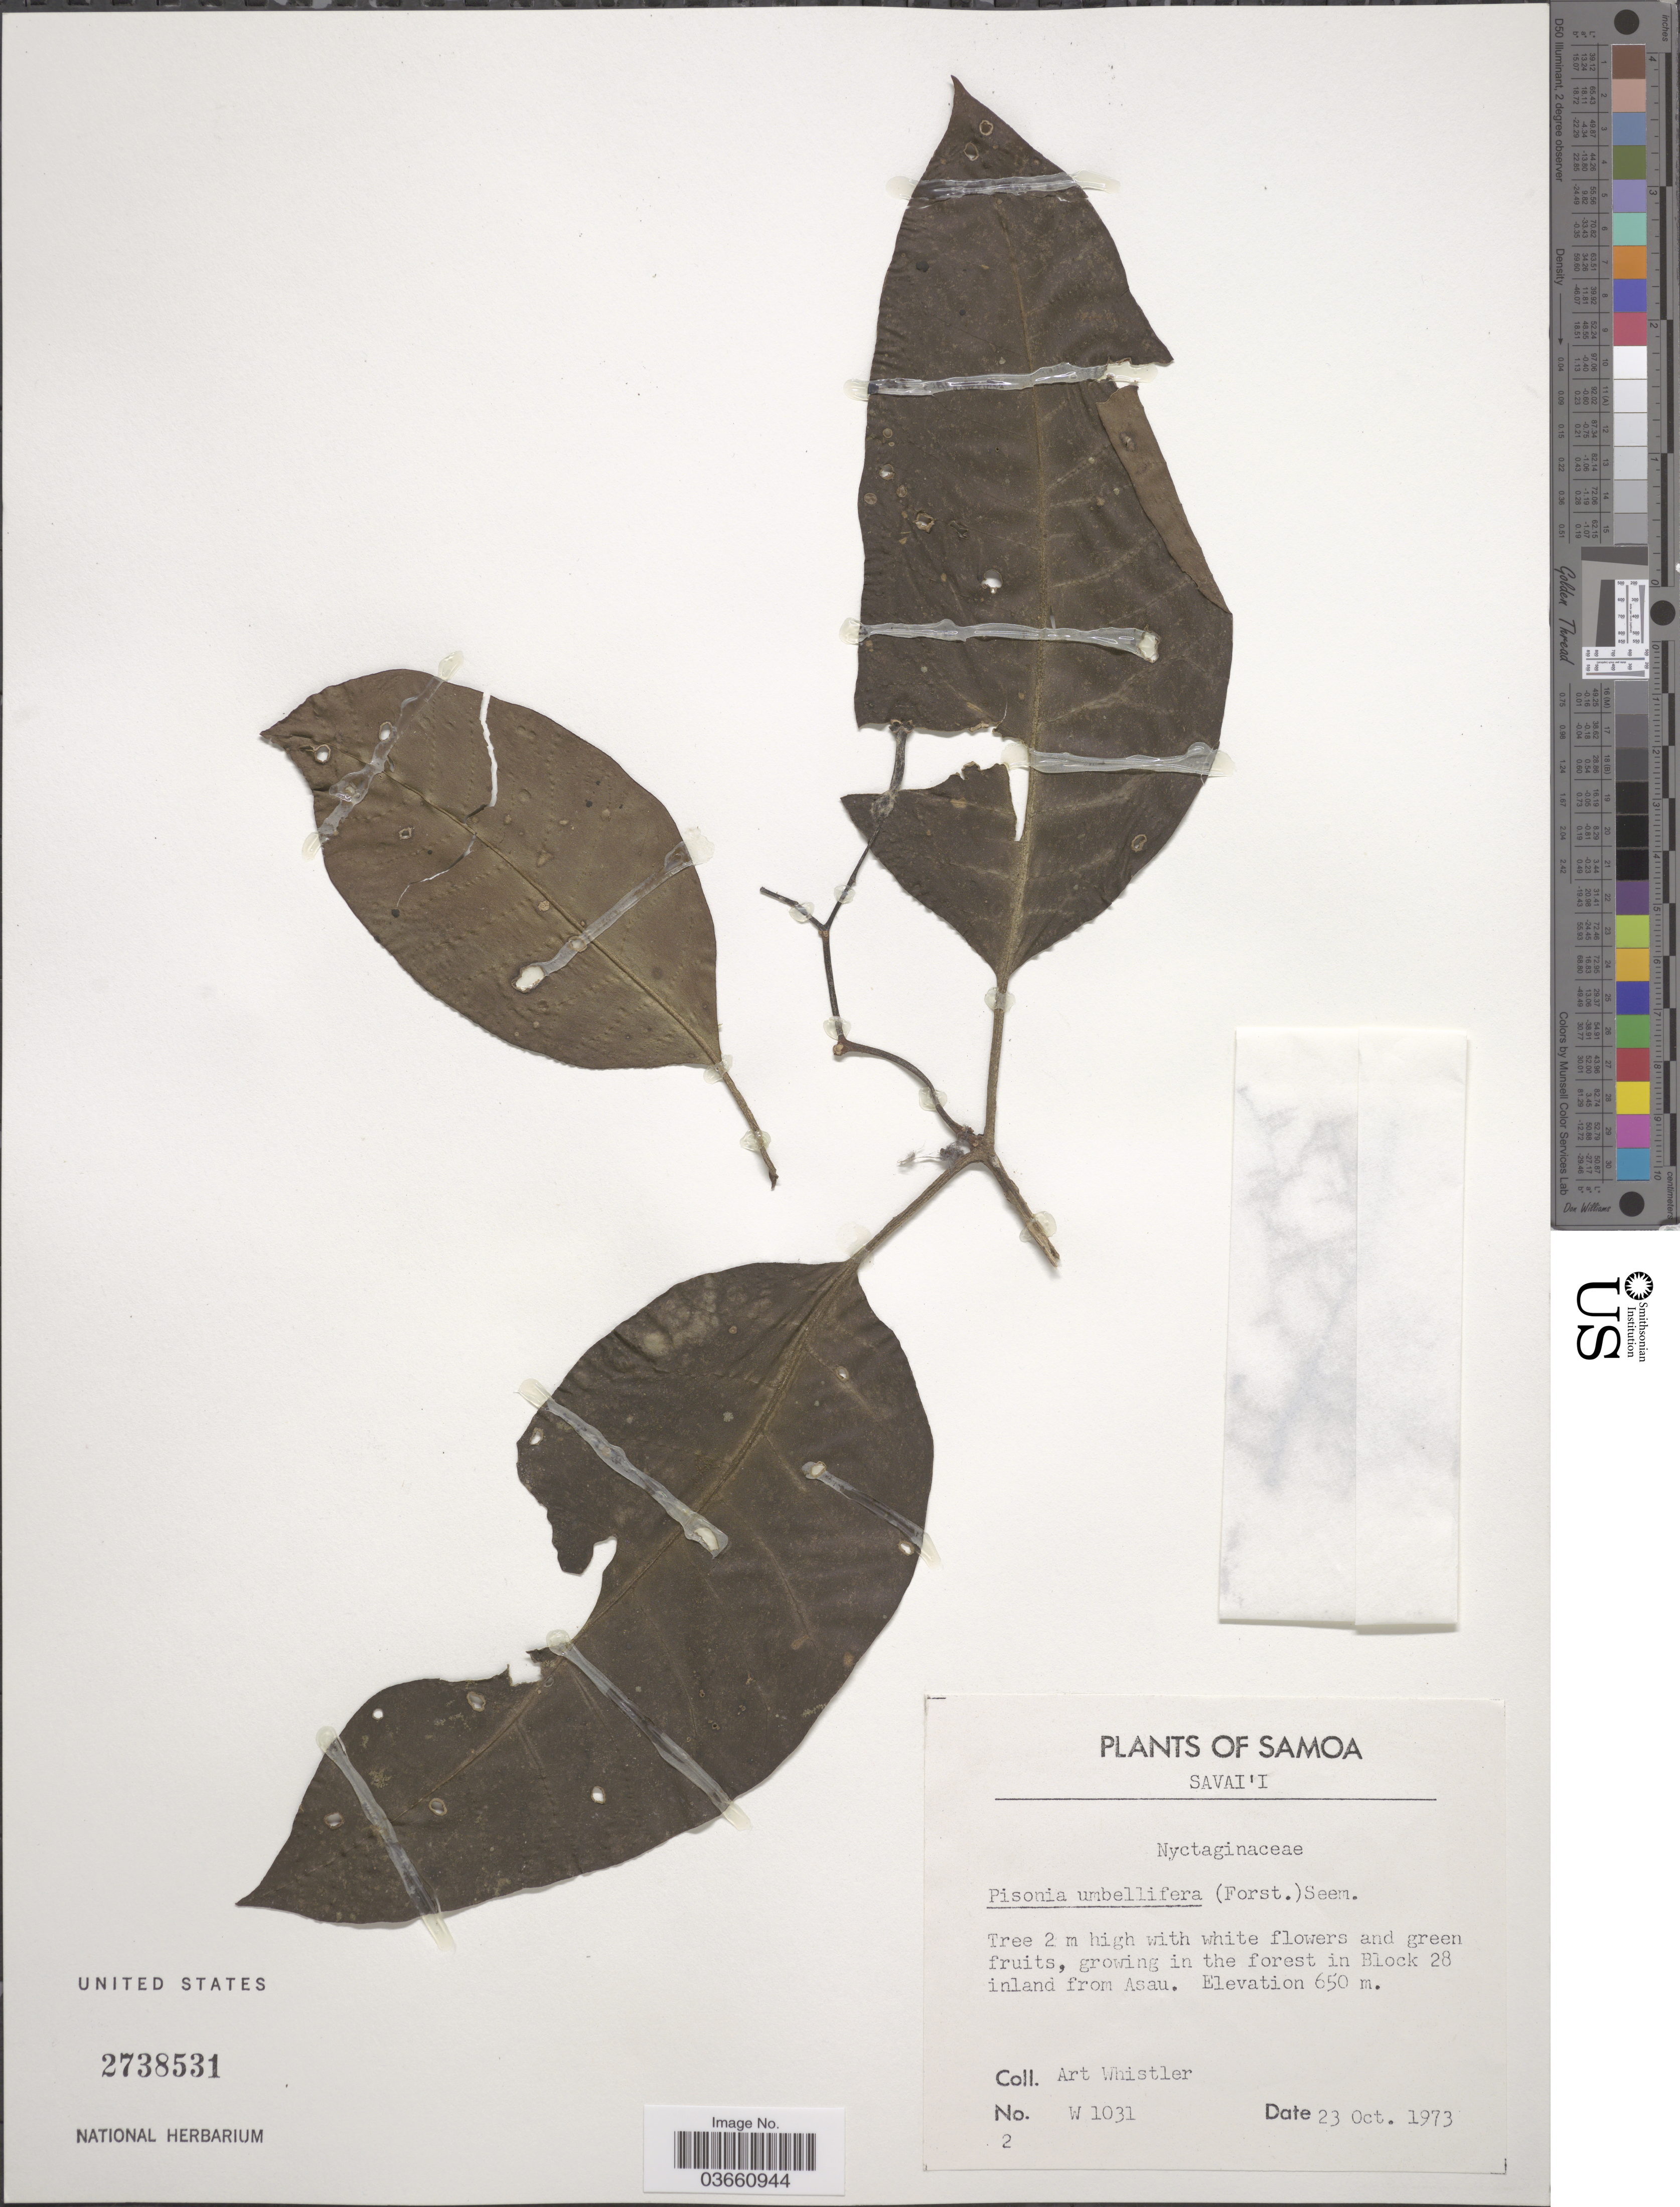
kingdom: Plantae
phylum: Tracheophyta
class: Magnoliopsida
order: Caryophyllales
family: Nyctaginaceae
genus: Ceodes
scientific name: Ceodes umbellifera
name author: J.R. Forst. & G. Forst.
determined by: Wagner, W. L., (BOT), Smithsonian Institution - National Museum of Natural History (UNITED STATES)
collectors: A. Whistler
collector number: W 1031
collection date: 1973-10-23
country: Samoa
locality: Samoa. Savai'i. In Block 28 inland from Asau.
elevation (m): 650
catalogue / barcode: US 2738531